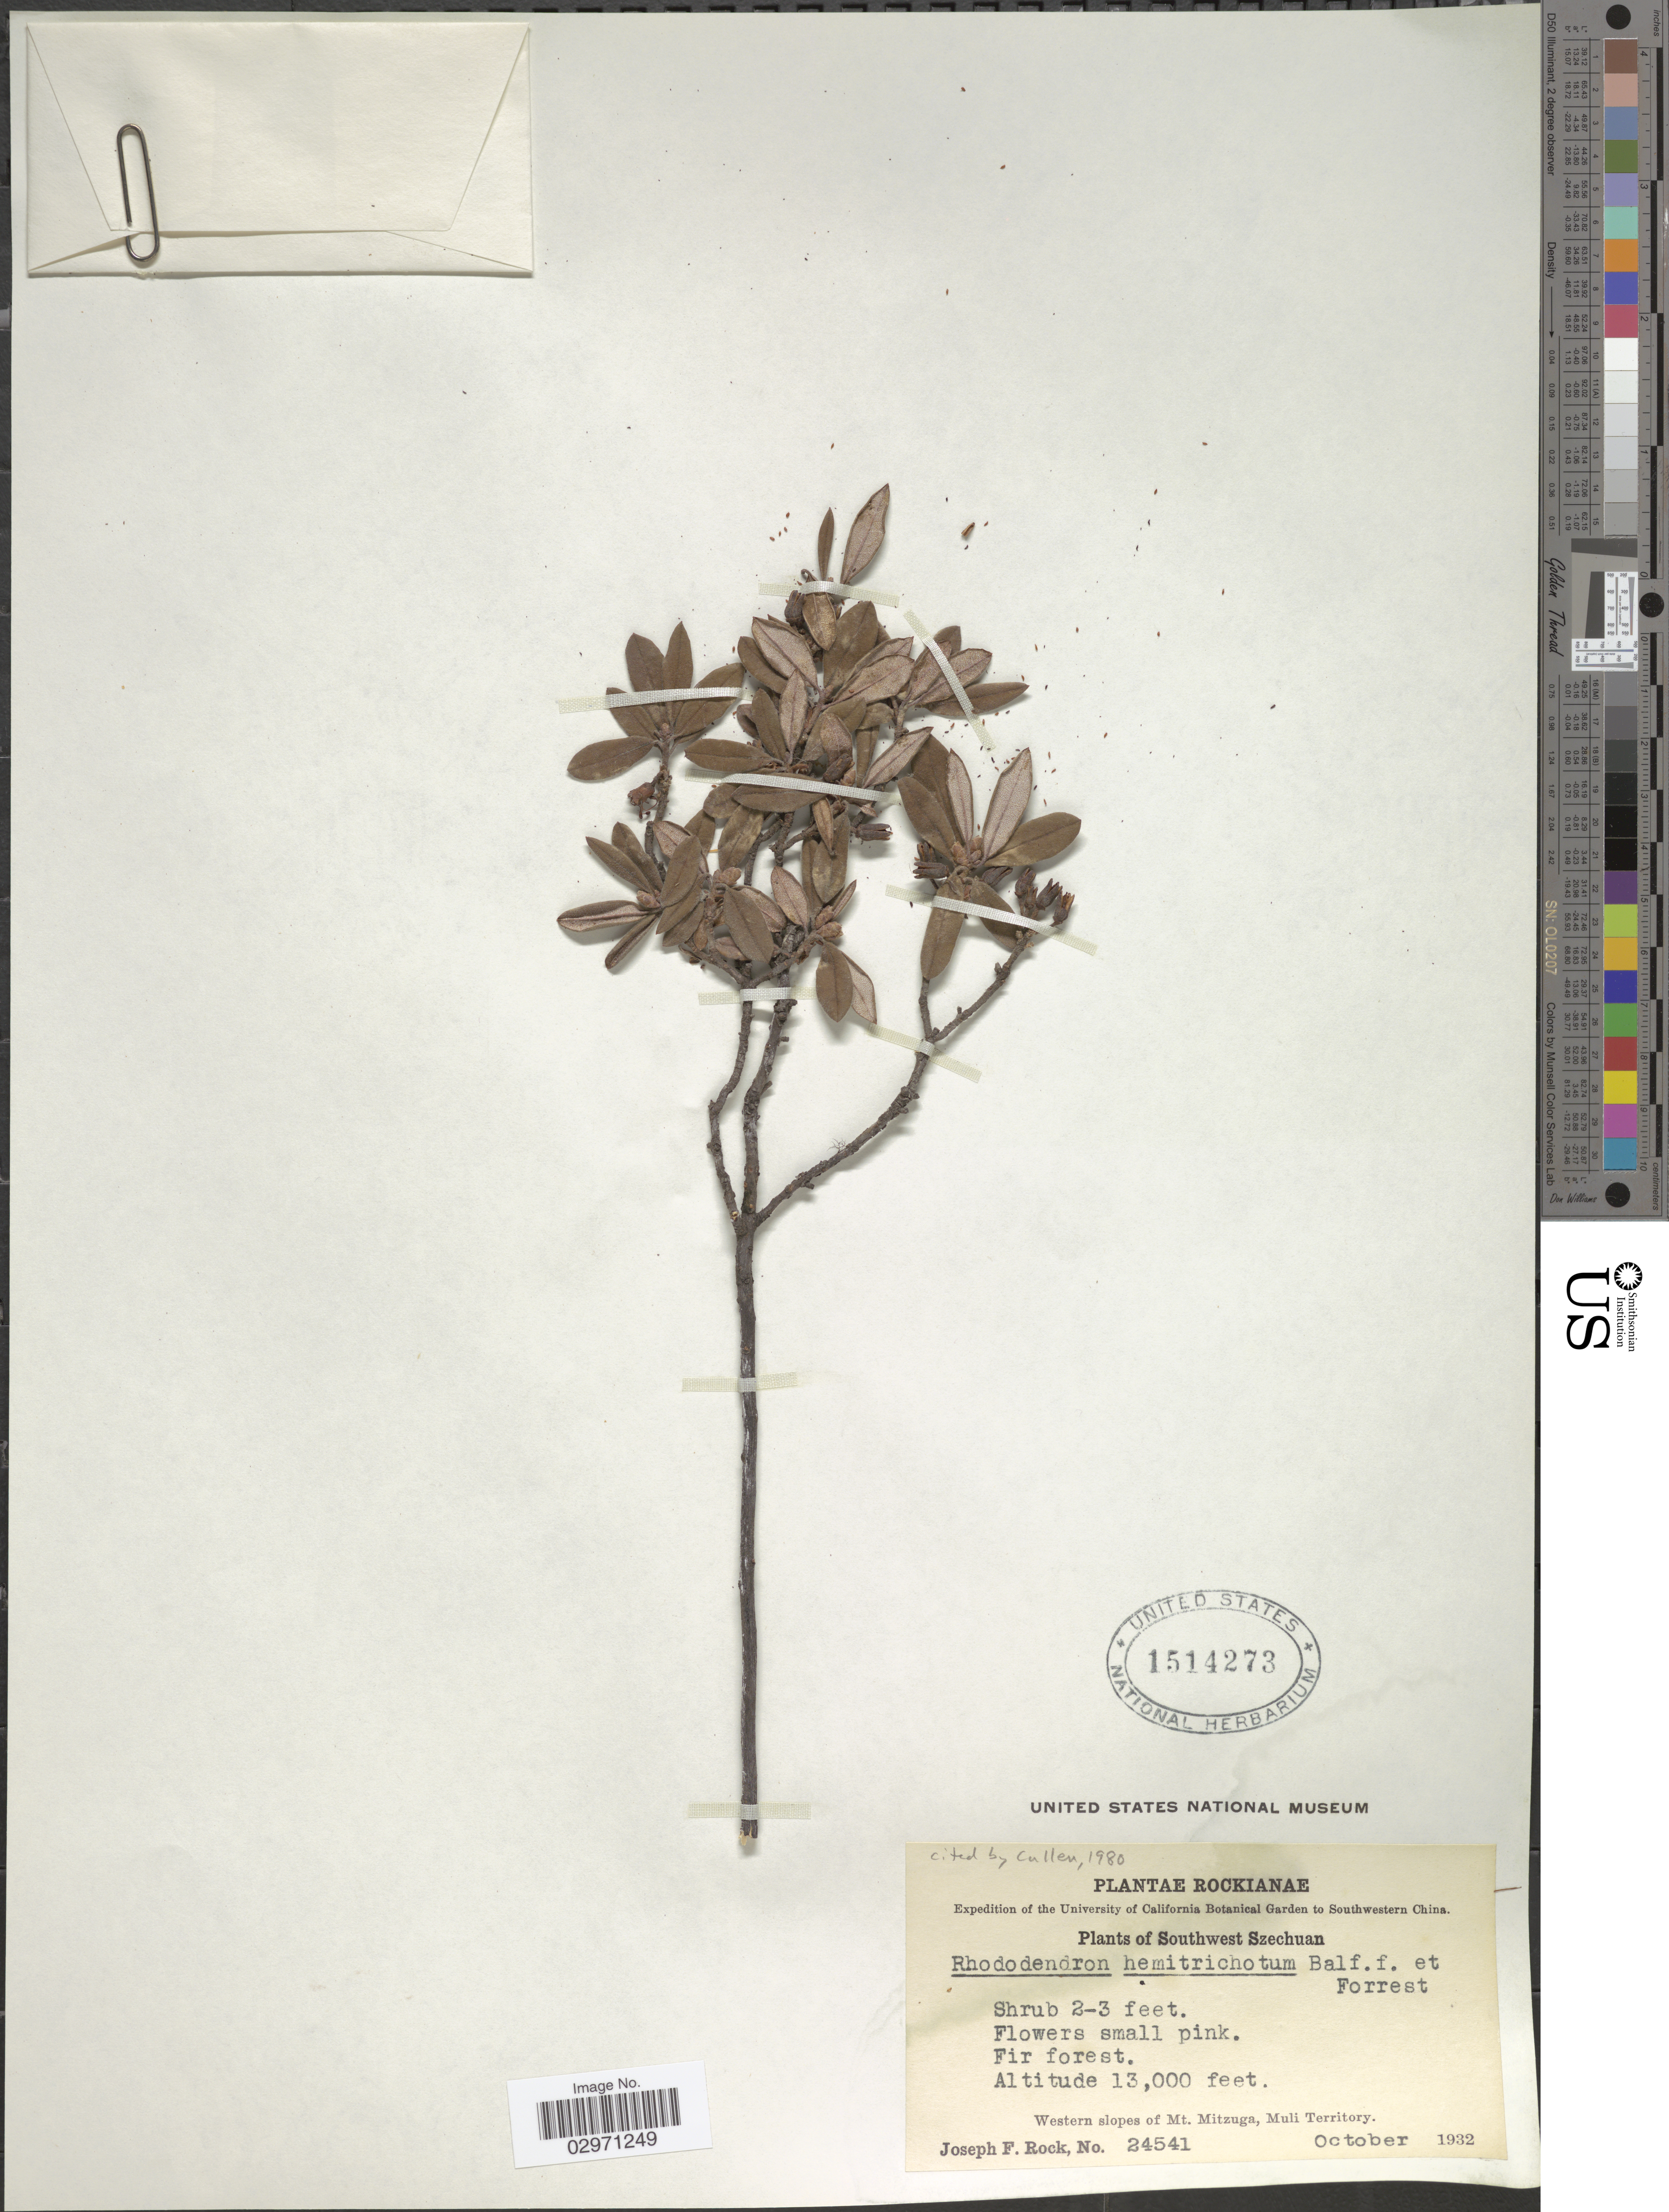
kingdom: Plantae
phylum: Tracheophyta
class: Magnoliopsida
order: Ericales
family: Ericaceae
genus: Rhododendron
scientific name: Rhododendron hemitrichotum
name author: Balf. f. & Forrest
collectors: J. F. Rock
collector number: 24541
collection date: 1932-10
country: China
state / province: Sichuan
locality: Southwestern China. Southwest Szechuan. Western slopes of Mt. Mitzuga, Muli Territory.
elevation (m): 3962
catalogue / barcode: US 1514273